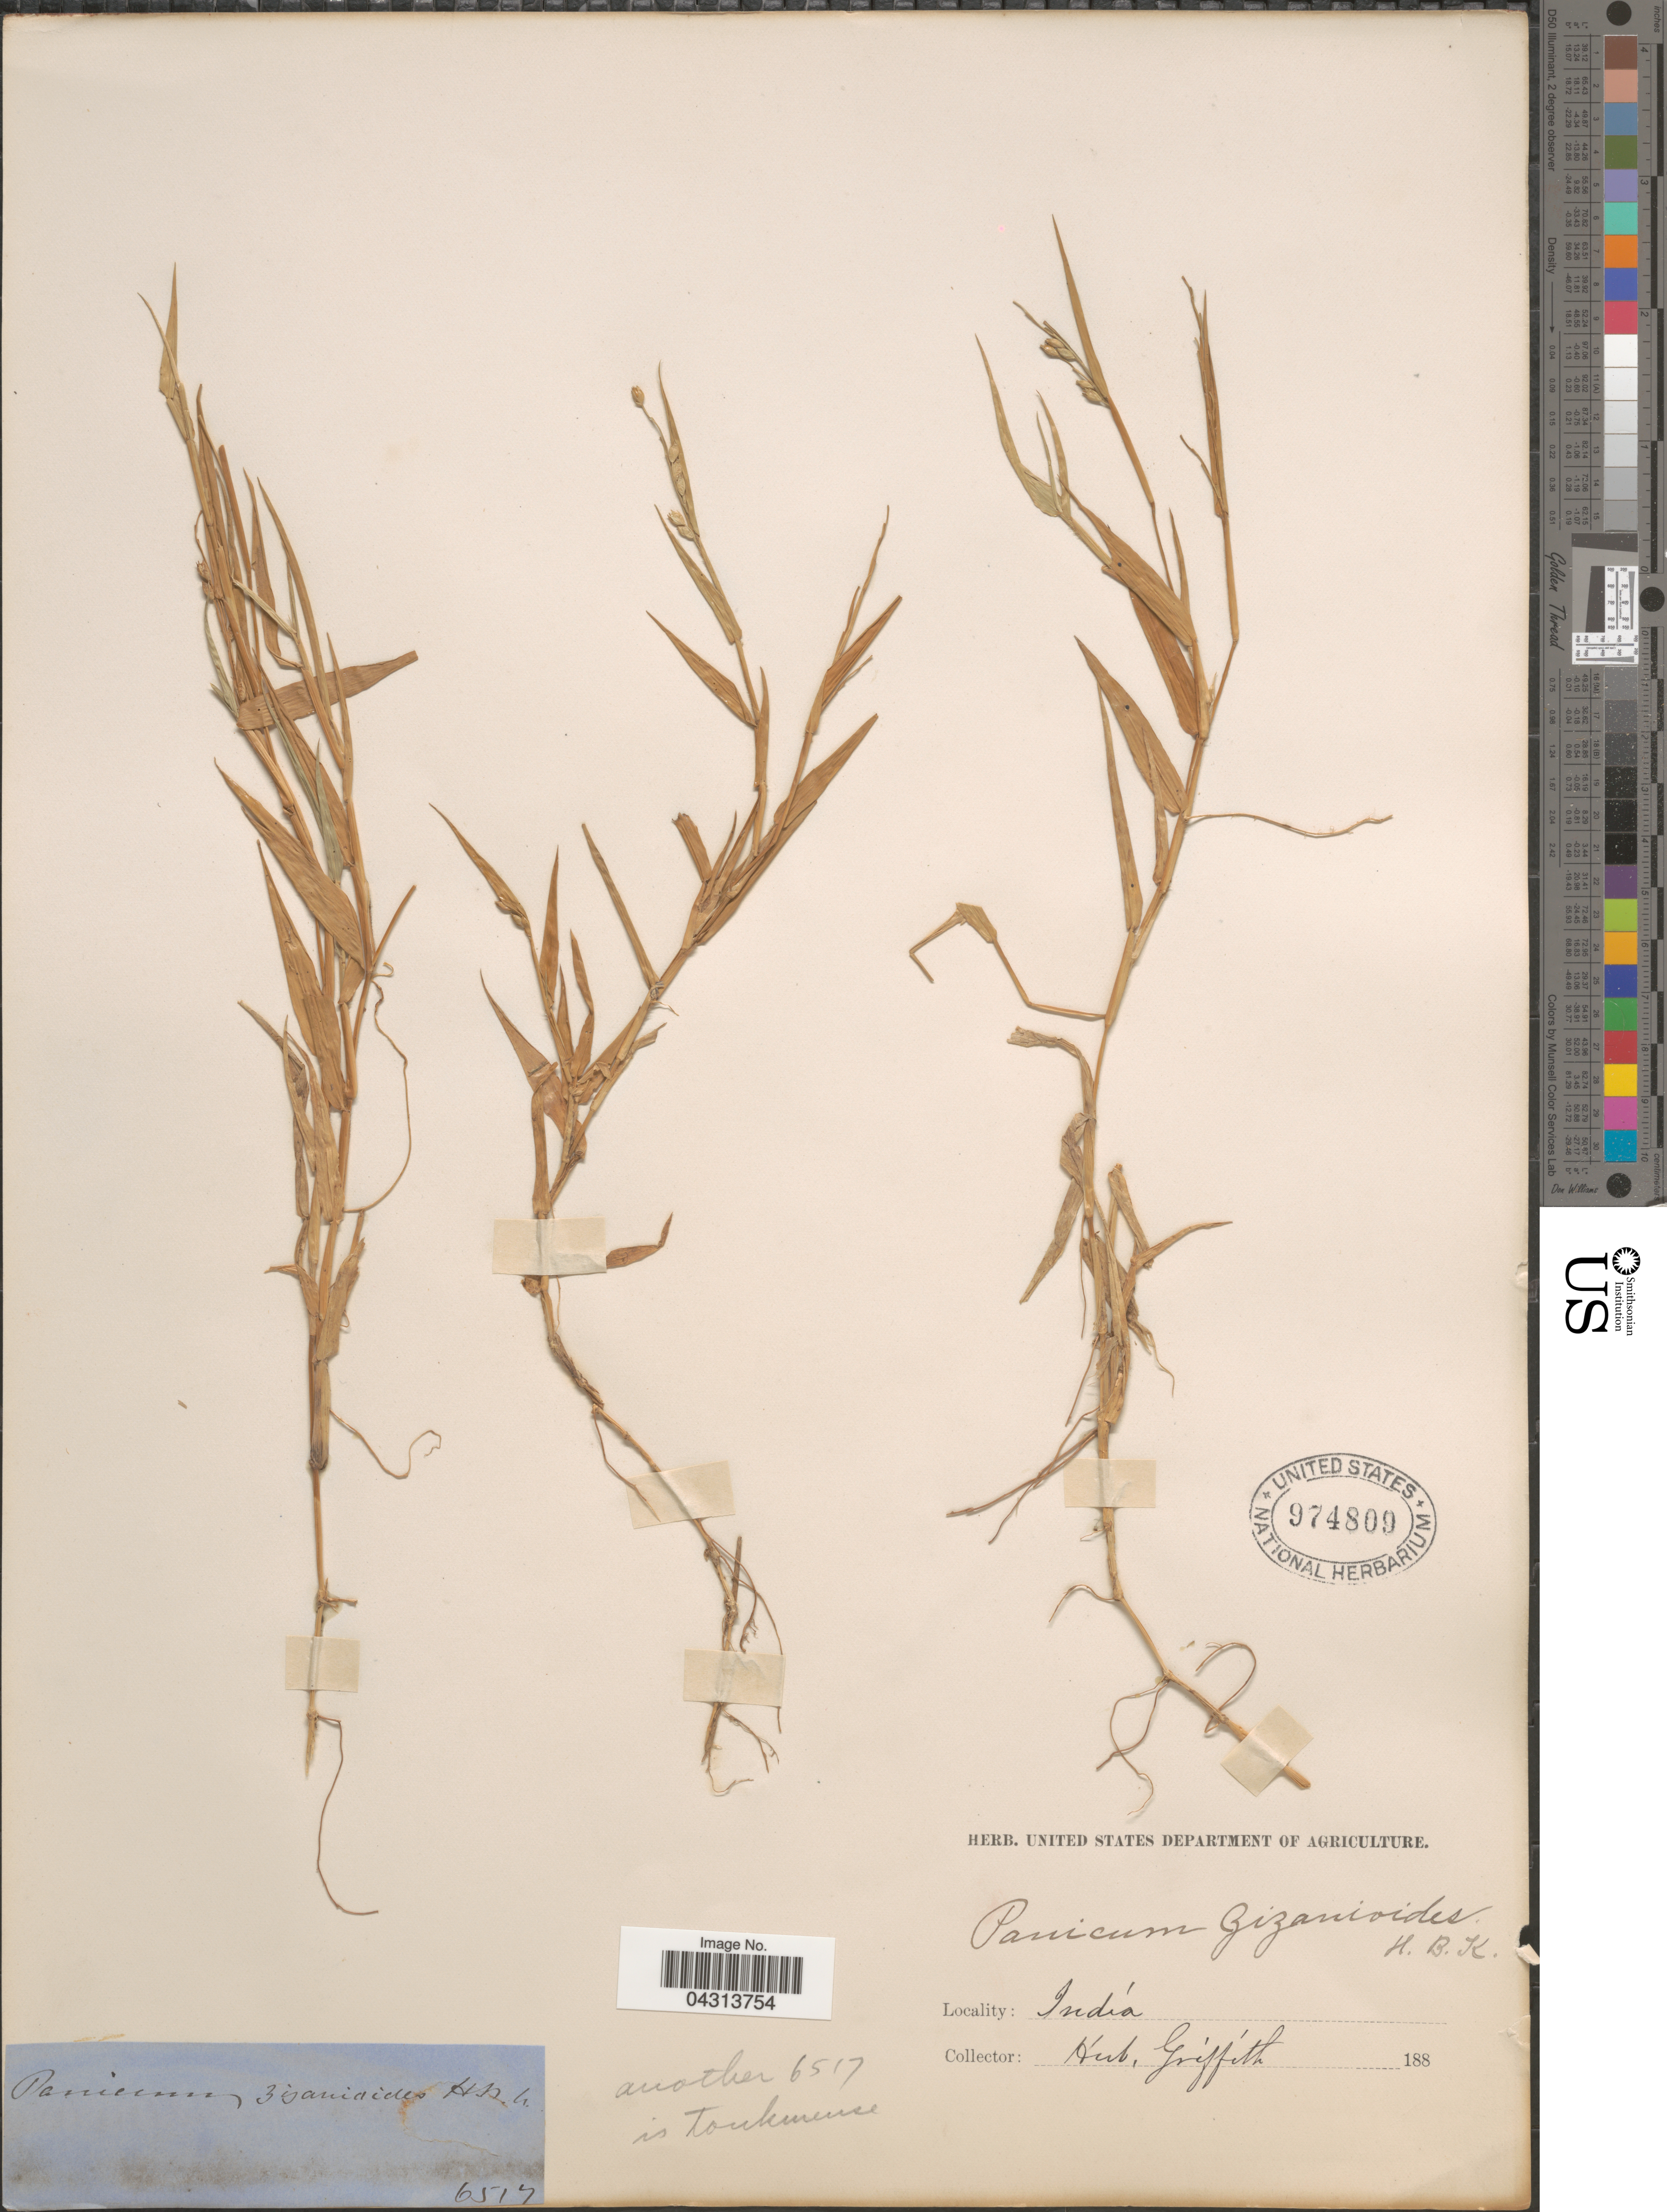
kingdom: Plantae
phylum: Tracheophyta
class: Liliopsida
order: Poales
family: Poaceae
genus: Acroceras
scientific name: Acroceras munroanum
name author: (Steud.) Henr.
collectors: ex herb. Griffith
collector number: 6517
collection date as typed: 188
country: India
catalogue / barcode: US 974809